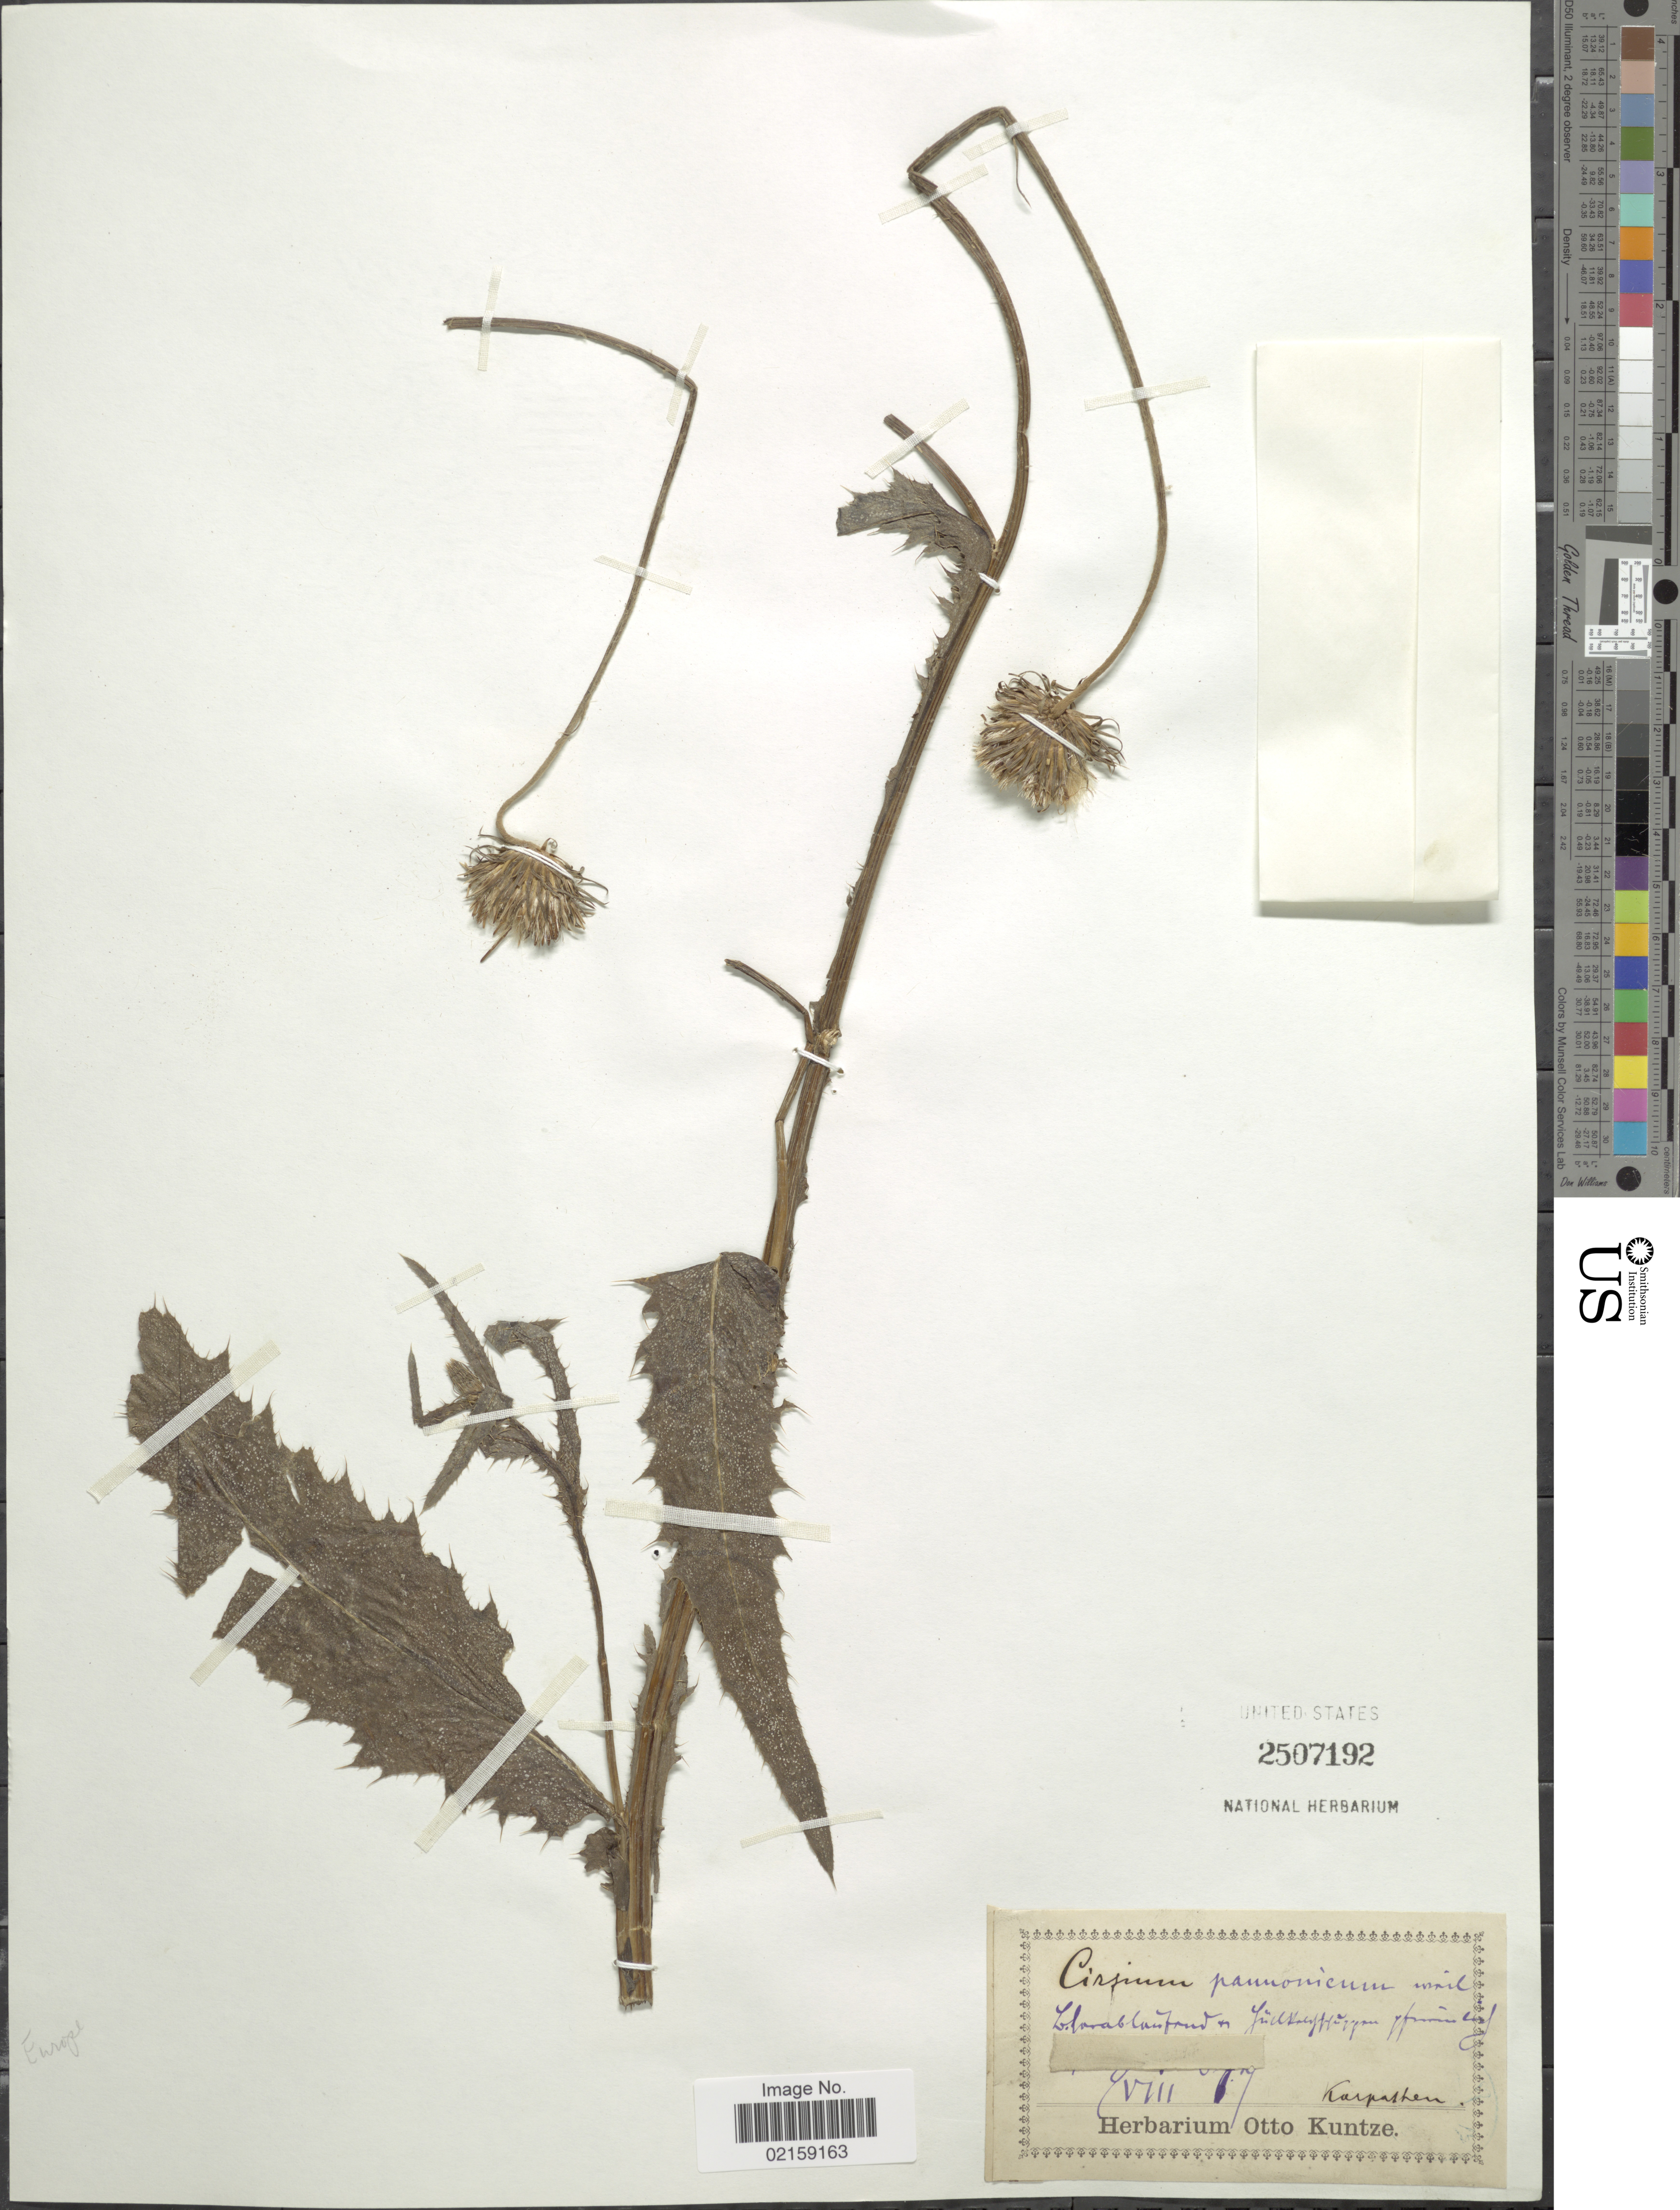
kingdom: Plantae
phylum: Tracheophyta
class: Magnoliopsida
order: Asterales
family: Asteraceae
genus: Cirsium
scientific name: Cirsium pannonicum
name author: (L. f.) Link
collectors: ex herb. Otto Kuntze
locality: Karpashen [interpreted]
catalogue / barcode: US 2507192